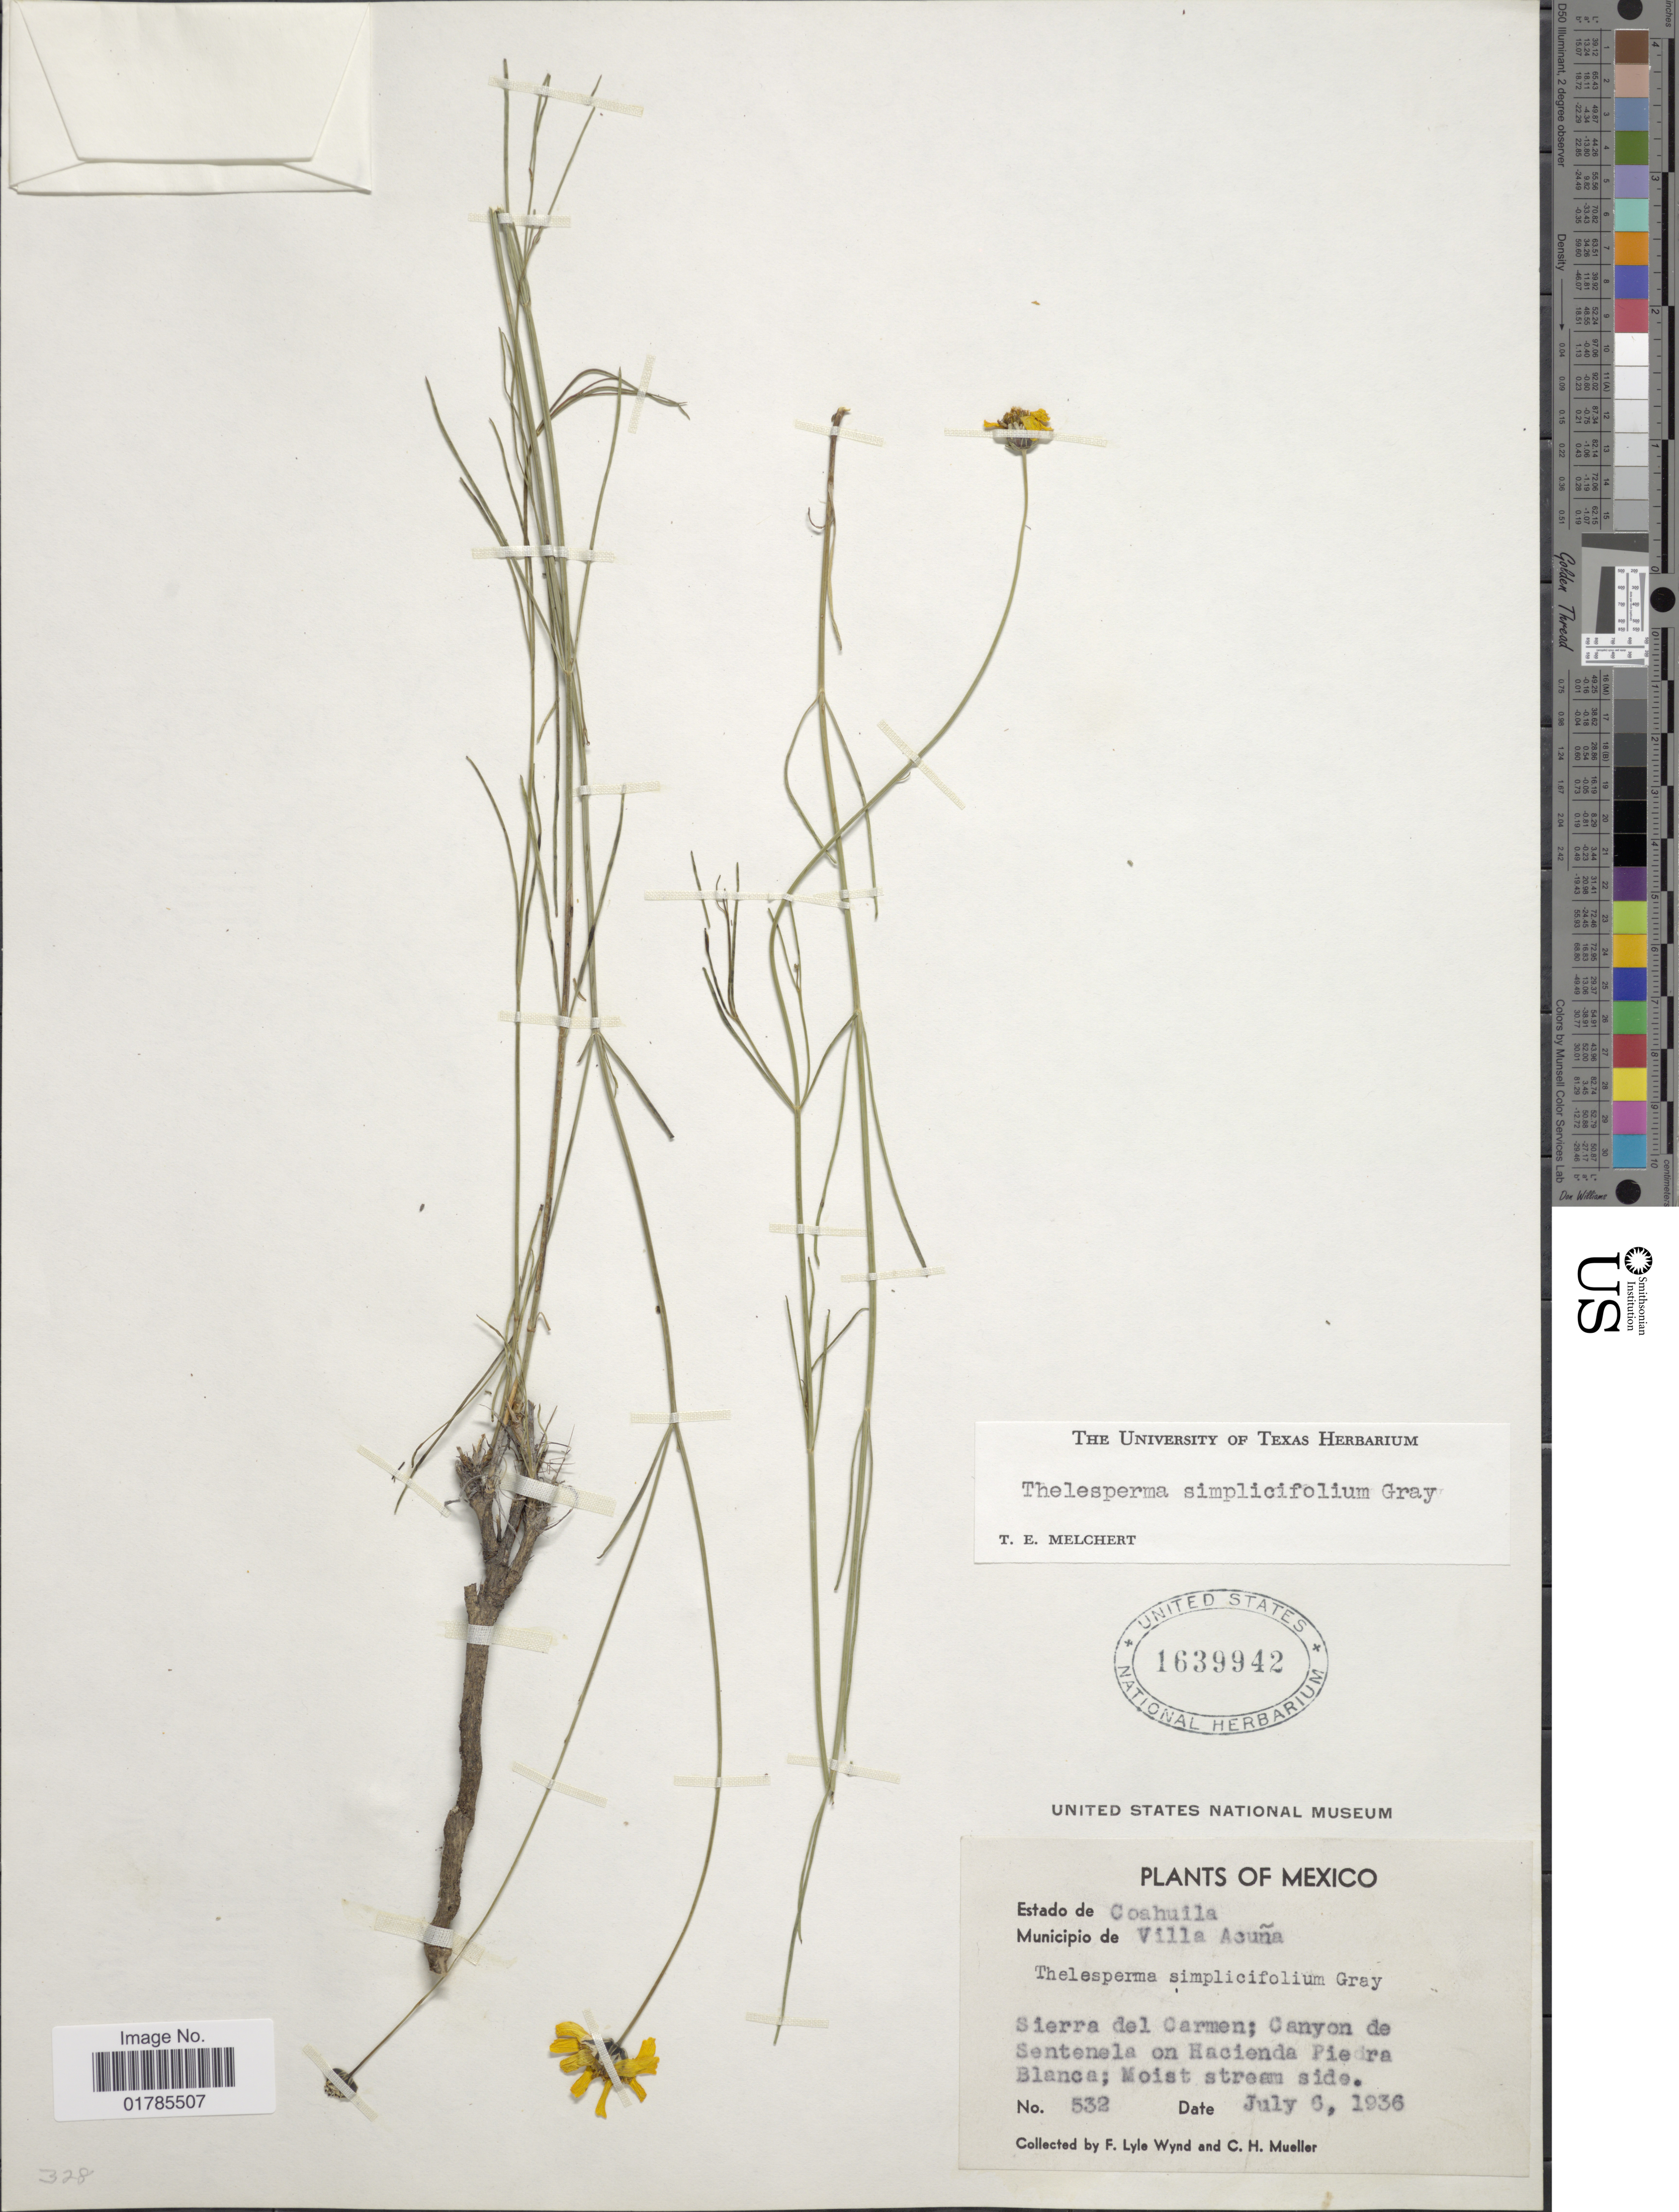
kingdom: Plantae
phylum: Tracheophyta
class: Magnoliopsida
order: Asterales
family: Asteraceae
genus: Thelesperma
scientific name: Thelesperma simplicifolium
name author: A. Gray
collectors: F. L. Wynd & C. H. Mueller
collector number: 532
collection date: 1936-07-06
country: Mexico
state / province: Coahuila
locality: Sierra del Carmen; Canyon de Sentenela on Hacienda Piedra Blanca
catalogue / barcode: US 1639942